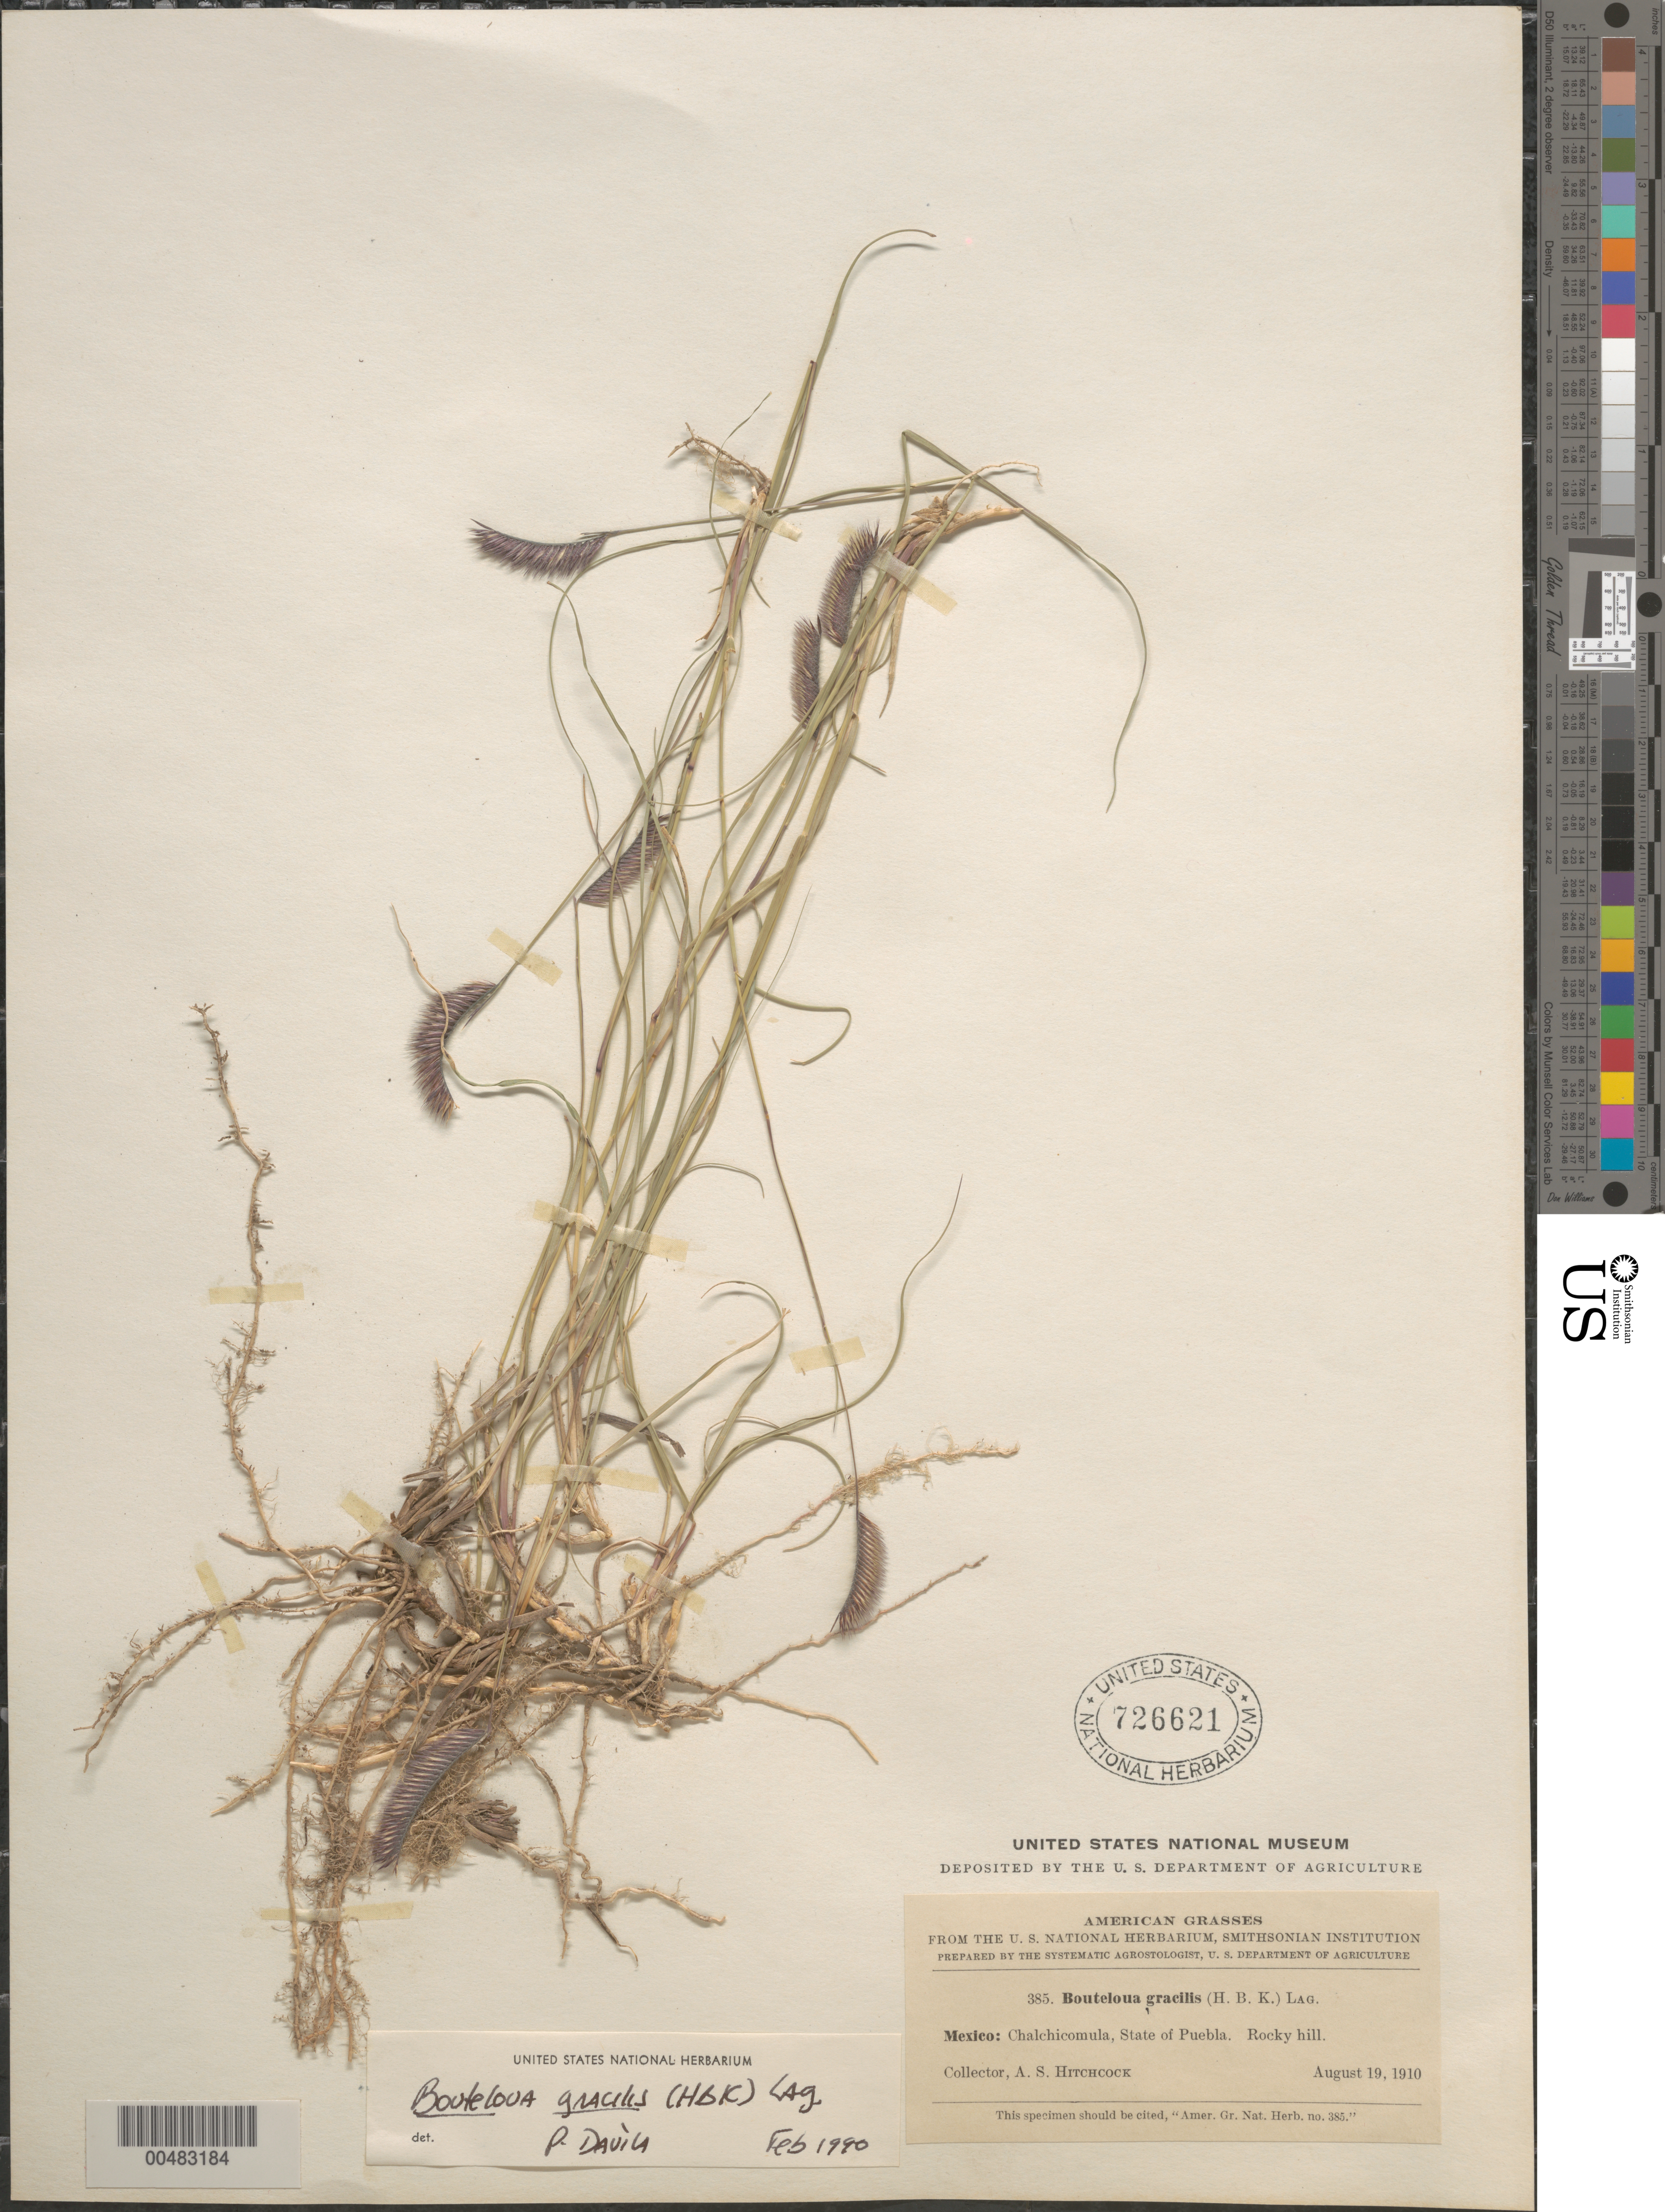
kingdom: Plantae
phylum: Tracheophyta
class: Liliopsida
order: Poales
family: Poaceae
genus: Bouteloua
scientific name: Bouteloua gracilis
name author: (Kunth) Lag. ex Griffiths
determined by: Dávila, P. D.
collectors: A. S. Hitchcock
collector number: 385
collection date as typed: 19 Aug 1910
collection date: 1910-08-19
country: Mexico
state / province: Puebla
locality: Chalchicomula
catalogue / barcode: US 726621